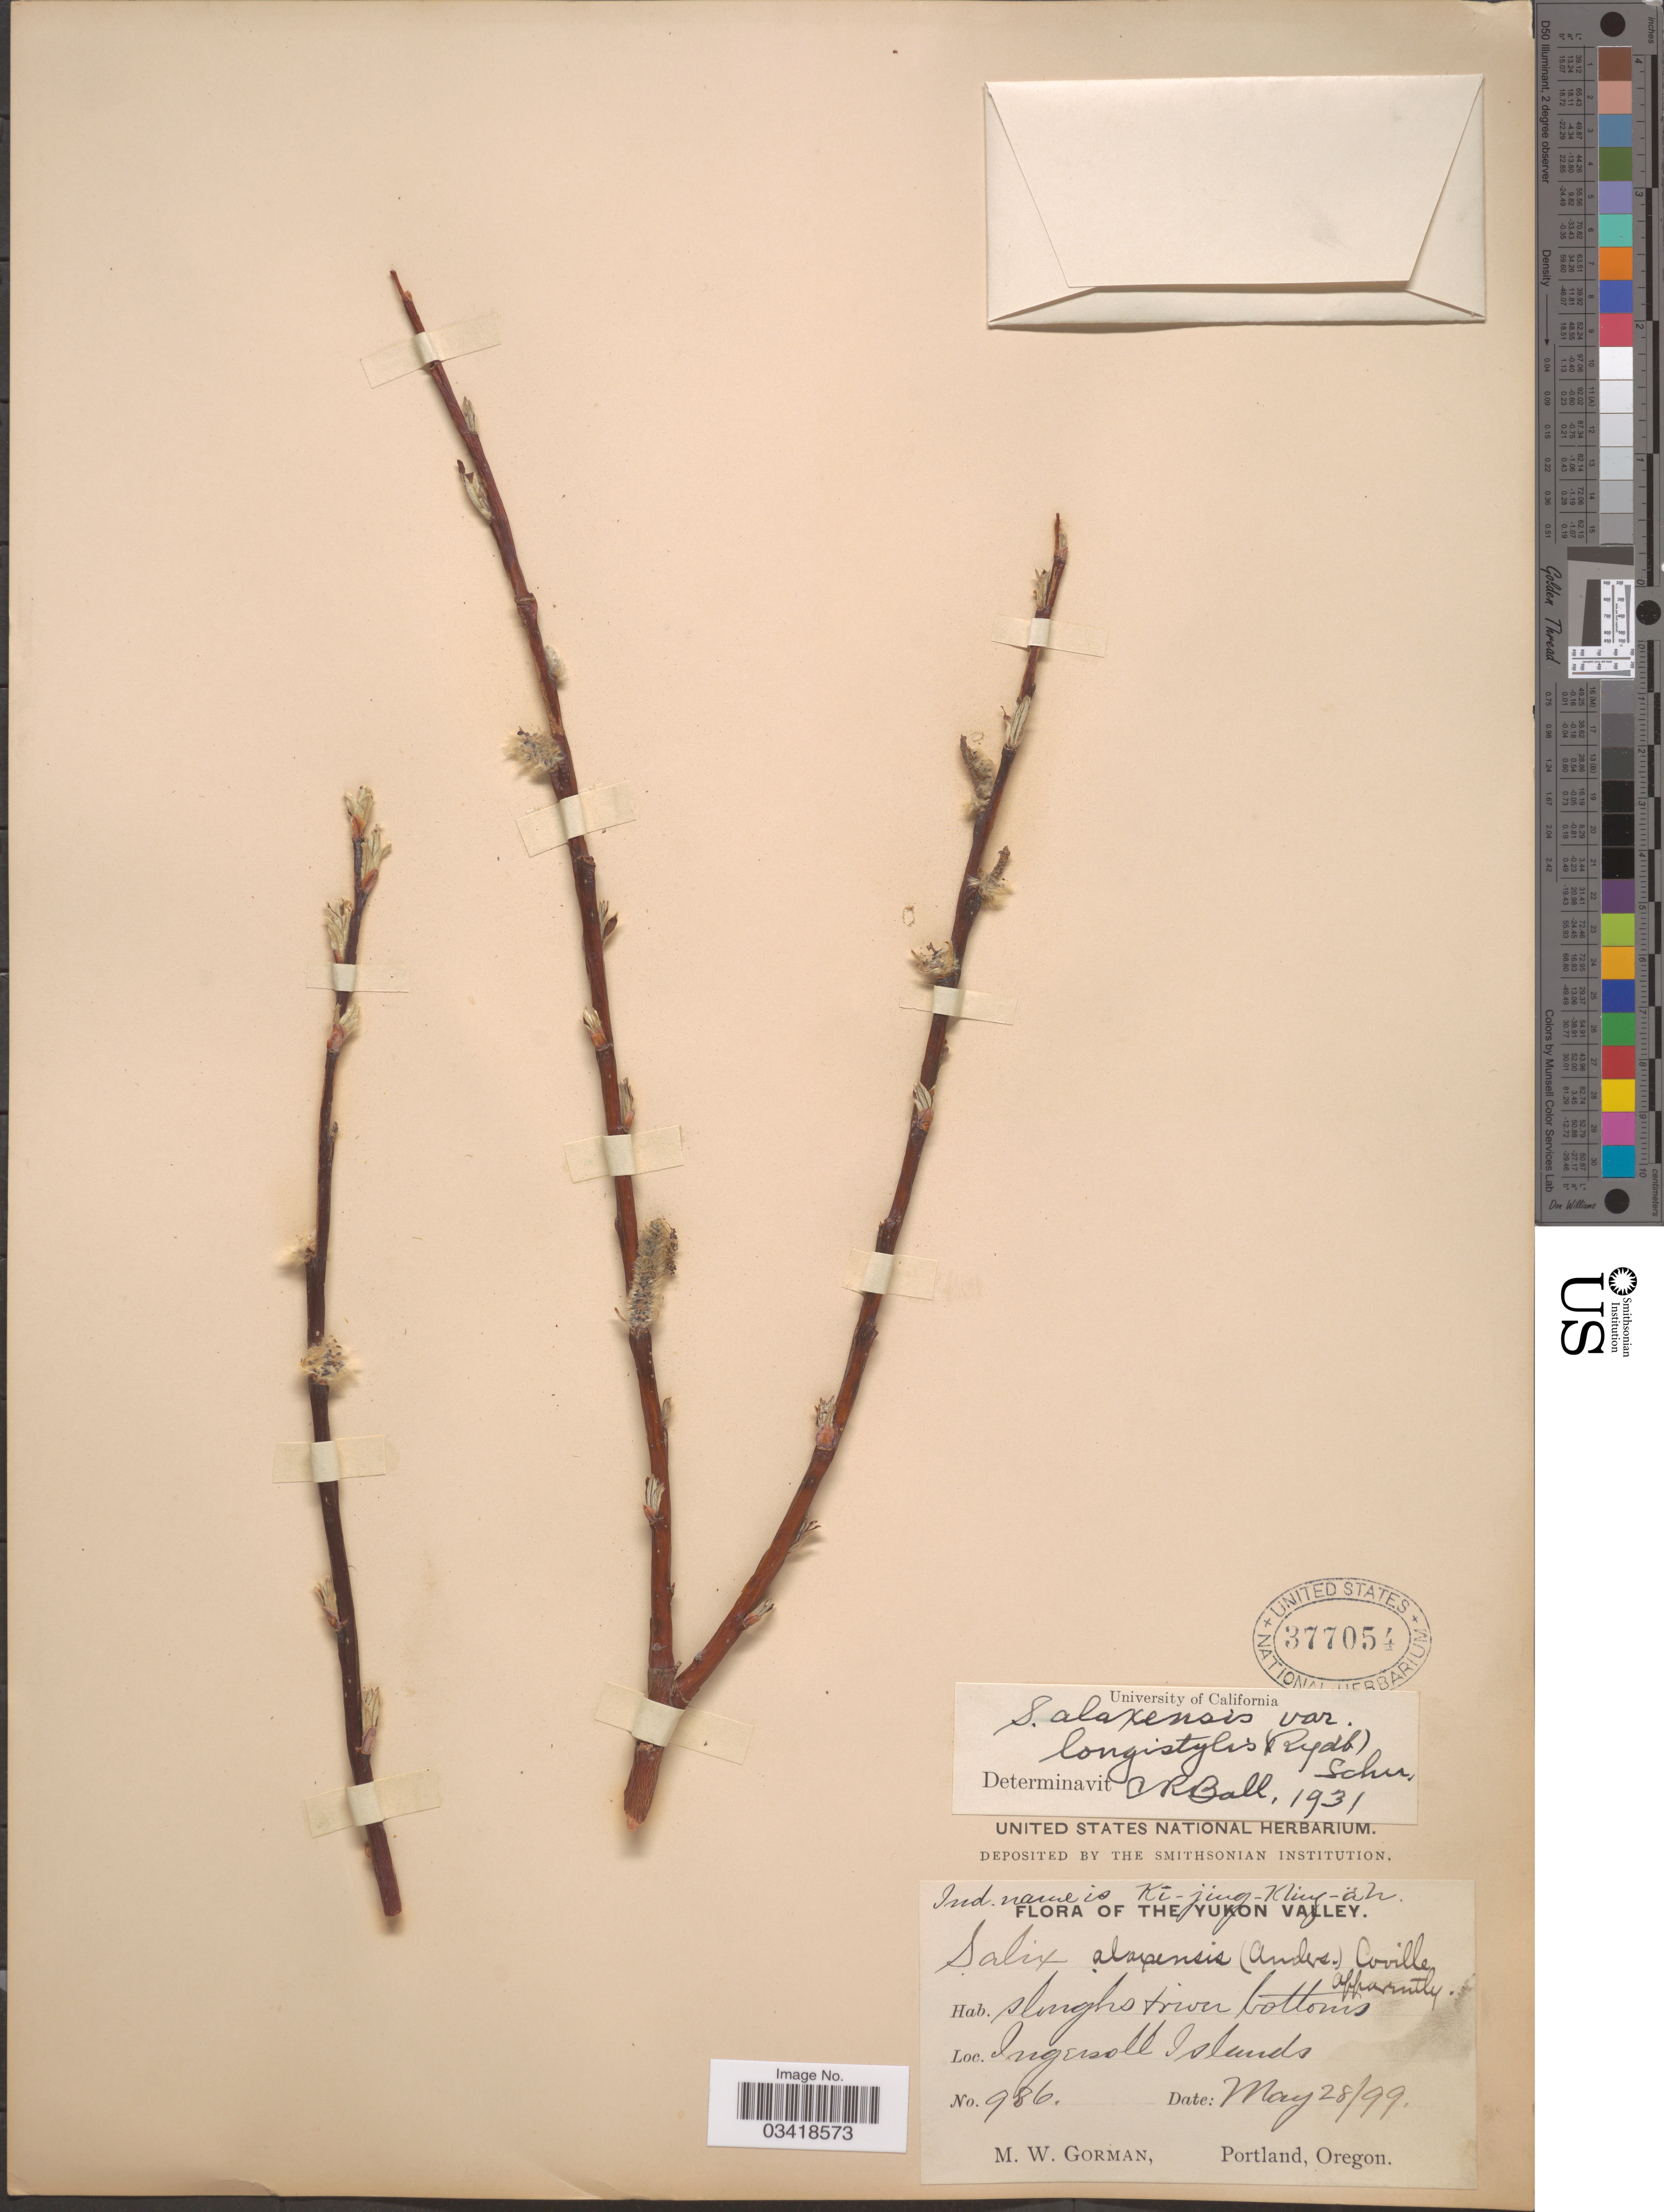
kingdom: Plantae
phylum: Tracheophyta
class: Magnoliopsida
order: Malpighiales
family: Salicaceae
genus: Salix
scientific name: Salix alaxensis var. longistylis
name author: (Rydb.) C.K. Schneid.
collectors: M. W. Gorman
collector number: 986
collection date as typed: Transcribed d/m/y: 28/5/99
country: Canada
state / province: Yukon Territory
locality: The Yukon Valley. Ingersoll Islands.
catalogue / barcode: US 377054